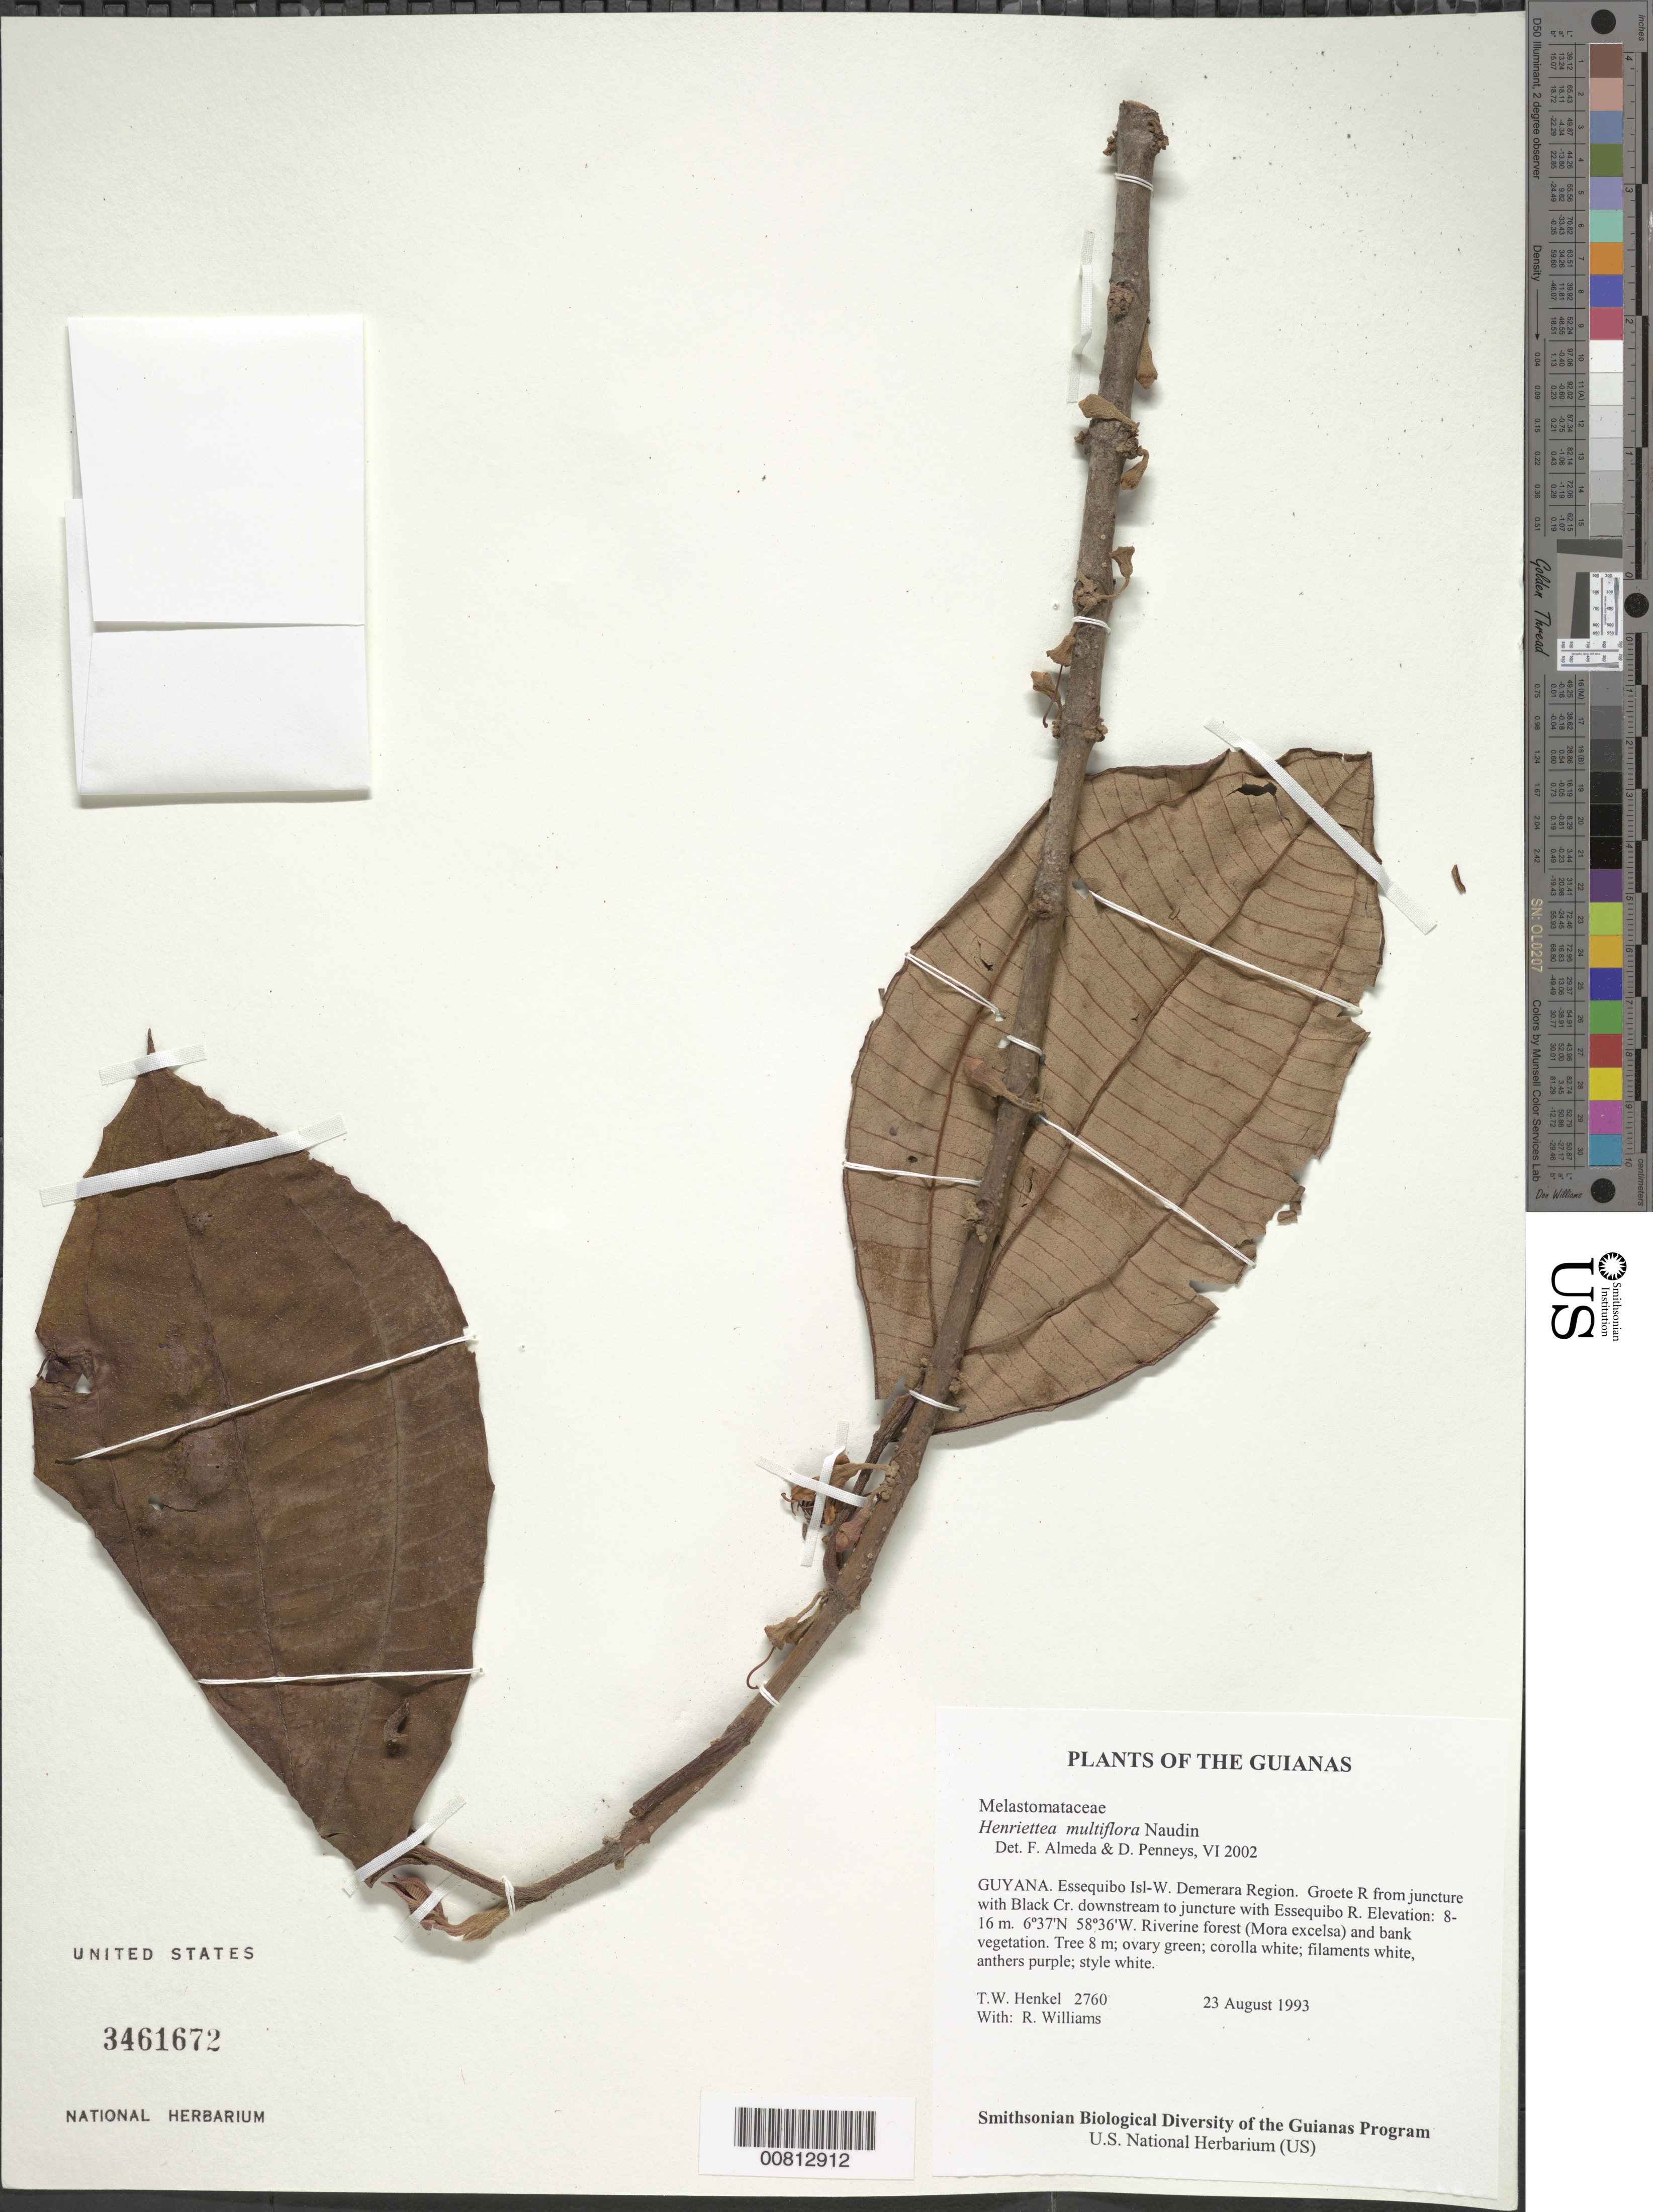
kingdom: Plantae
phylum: Tracheophyta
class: Magnoliopsida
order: Myrtales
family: Melastomataceae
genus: Henriettea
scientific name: Henriettea multiflora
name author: Naudin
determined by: Almeda, F.; Penneys, D. S.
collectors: T. Henkel & R. Williams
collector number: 2760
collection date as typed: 23 August 1993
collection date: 1993-08-23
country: Guyana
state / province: Essequibo Isl-W. Demerara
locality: Groete R from juncture with Black Cr. downstream to juncture with Essequibo R.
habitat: Riverine forest (Mora excelsa) and bank vegetation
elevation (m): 8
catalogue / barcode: US 3461672